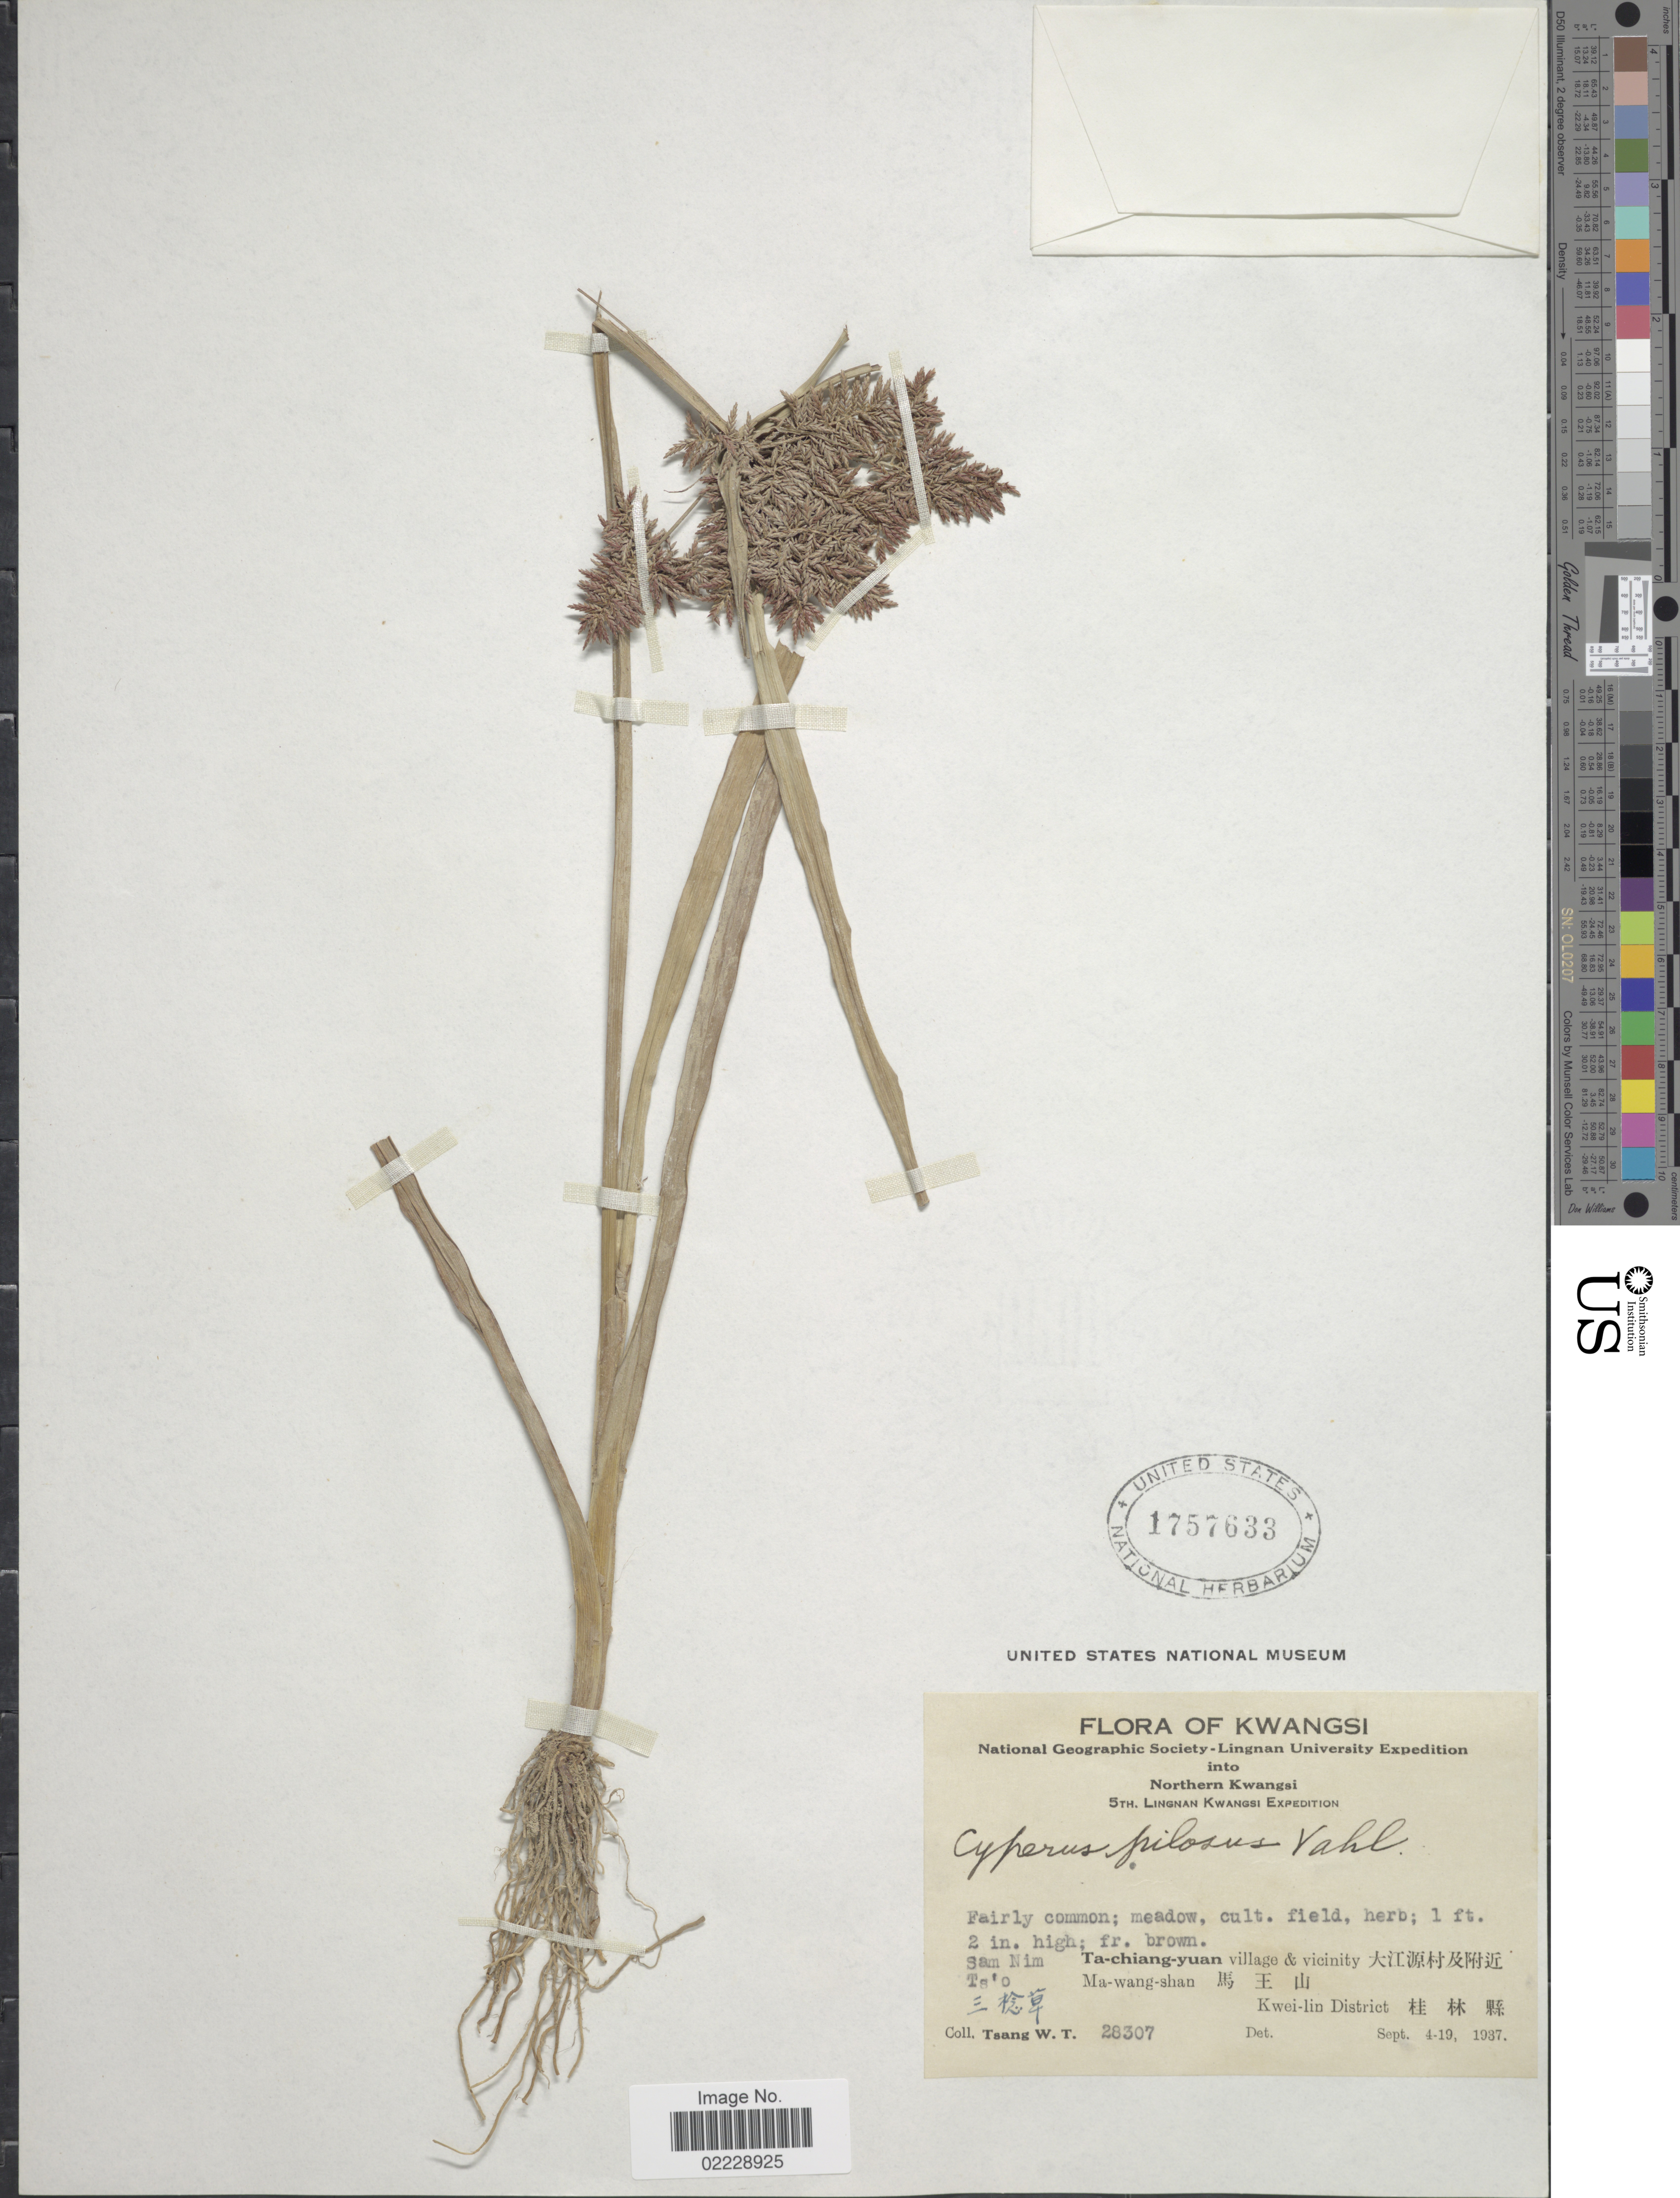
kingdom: Plantae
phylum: Tracheophyta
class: Liliopsida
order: Poales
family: Cyperaceae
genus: Cyperus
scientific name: Cyperus pilosus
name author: Vahl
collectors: W. T. Tsang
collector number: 28307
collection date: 1937-09-04/1937-09-19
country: China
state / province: Guangxi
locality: Kwangsi. Sam Nim, Ts'o. Ta-chiang-yuan village & vicinity. Ma-wang-shan, Kwei-lin District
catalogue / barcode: US 1757633